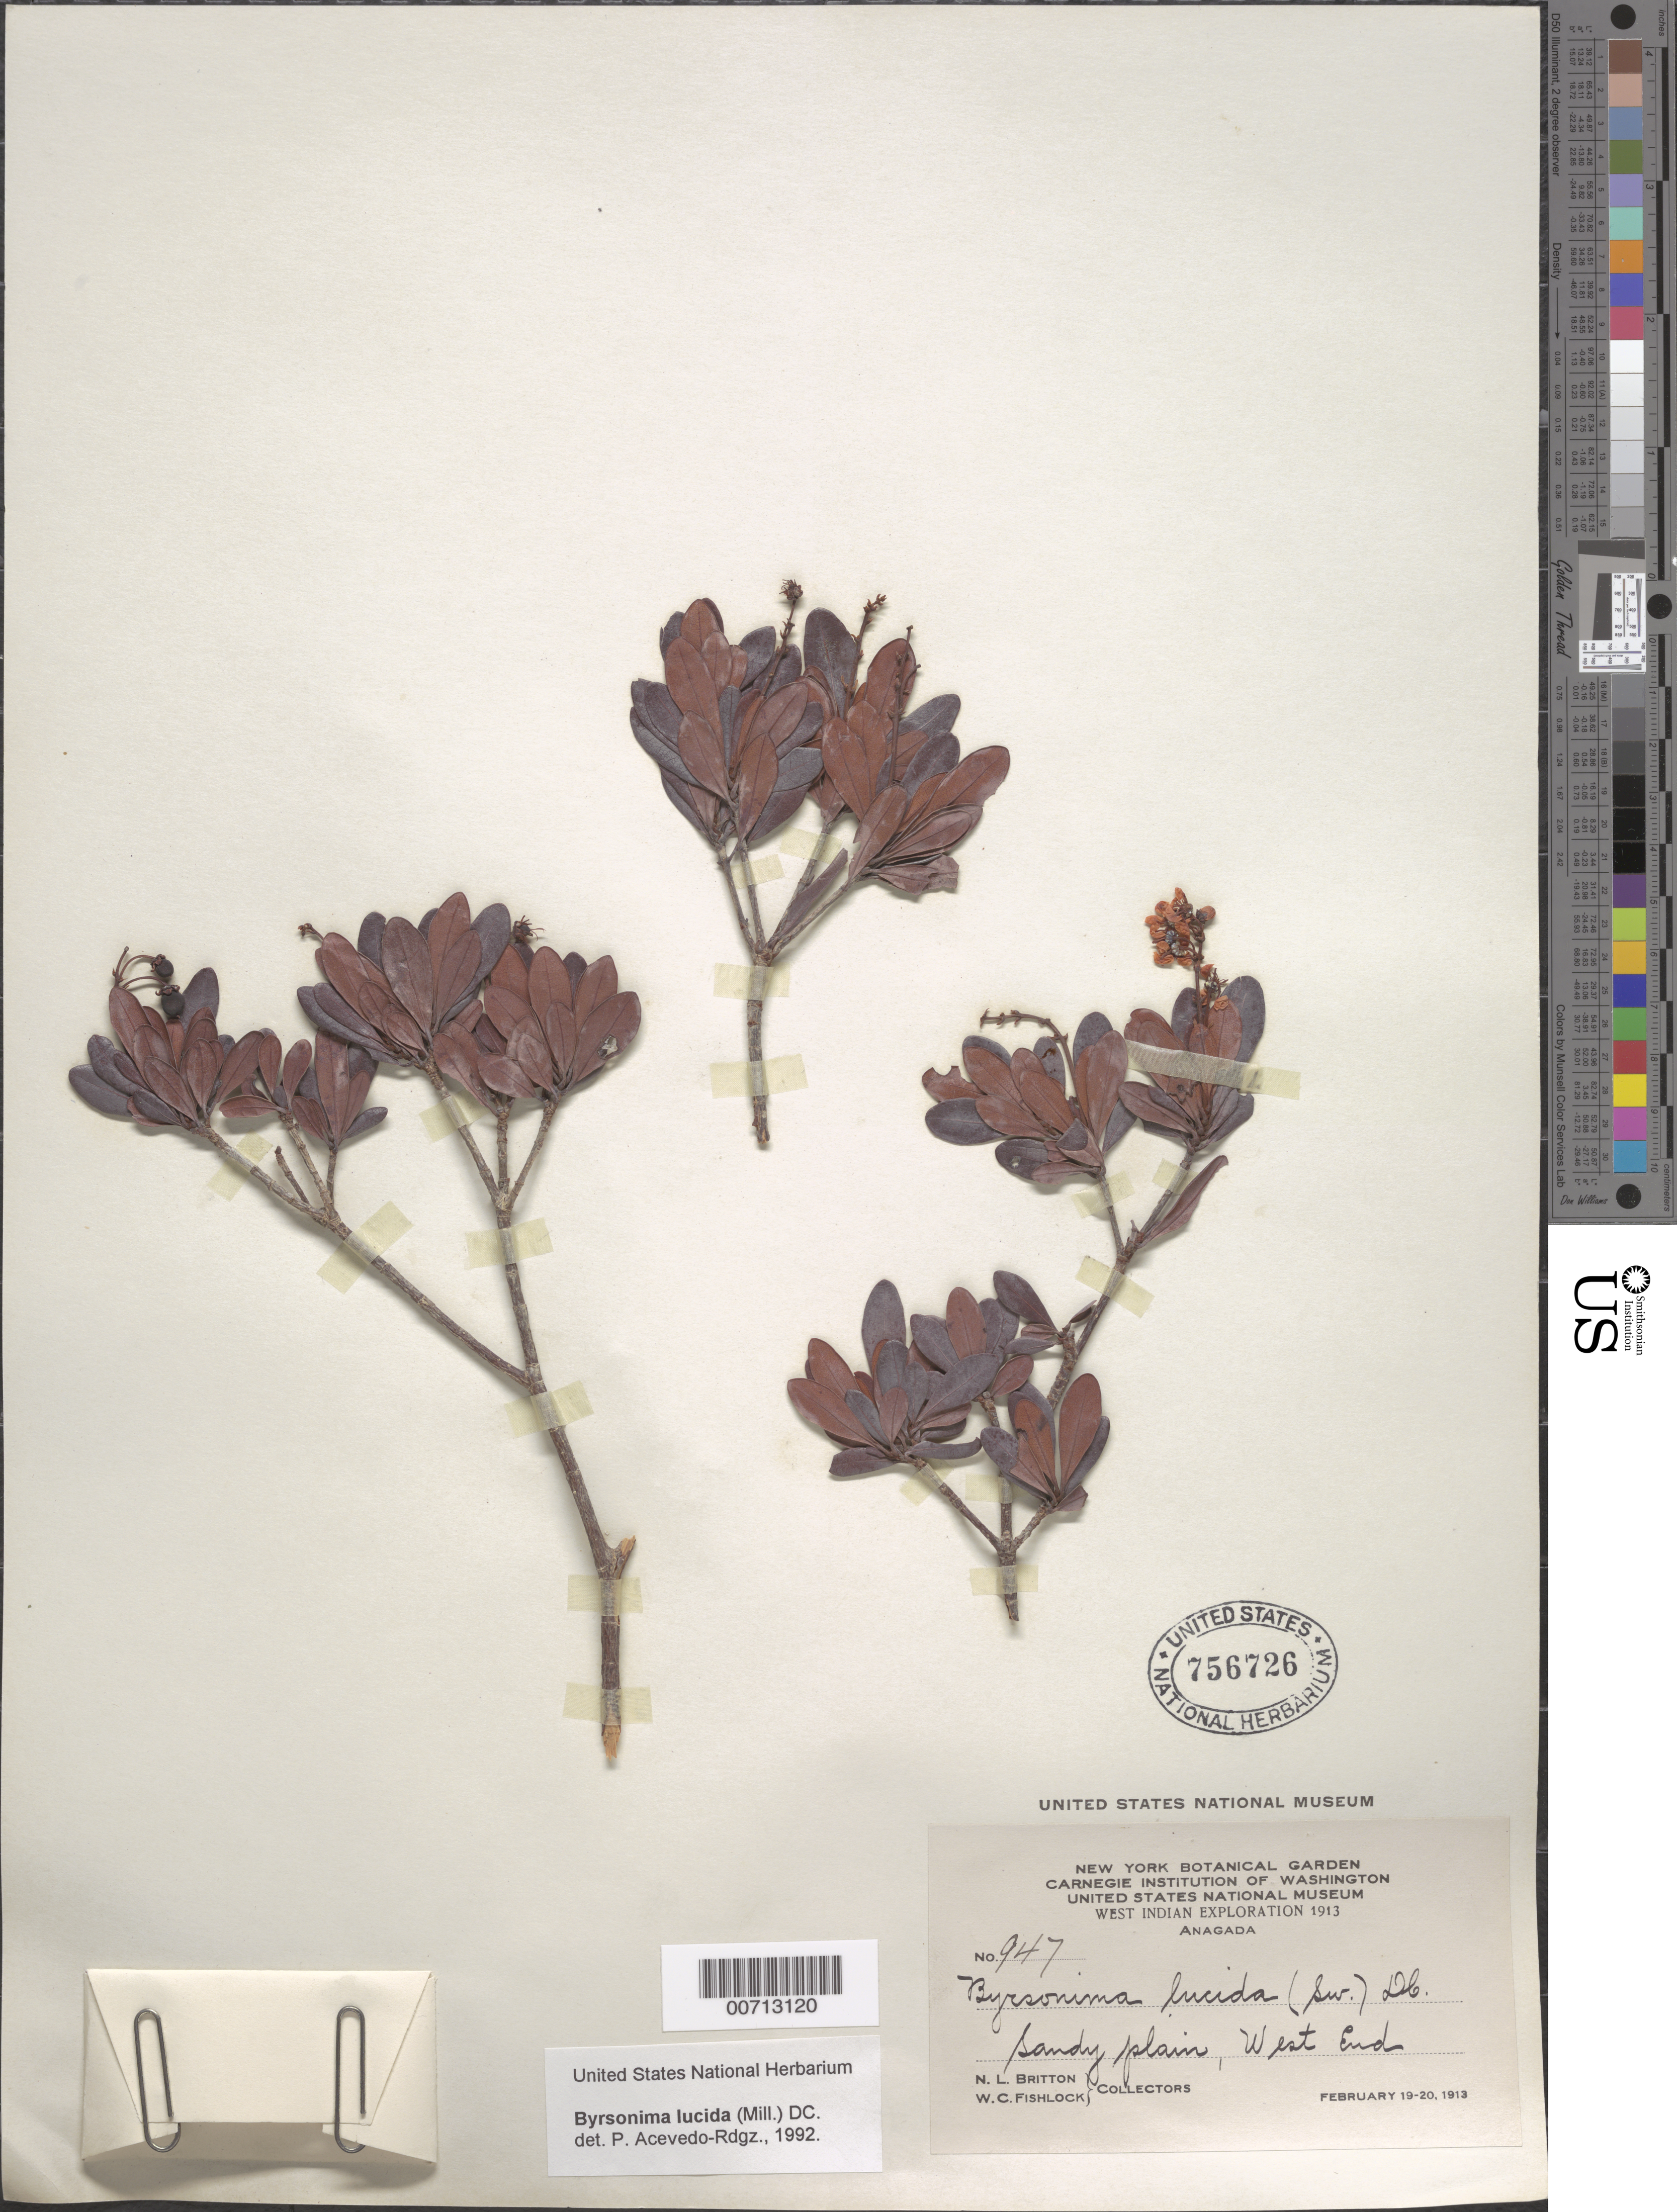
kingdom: Plantae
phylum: Tracheophyta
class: Magnoliopsida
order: Malpighiales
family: Malpighiaceae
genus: Byrsonima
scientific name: Byrsonima lucida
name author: (Mill.) DC.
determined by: Acevedo-Rodríguez, P., (BOT), Smithsonian Institution - National Museum of Natural History (UNITED STATES)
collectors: N. Britton & W. Fishlock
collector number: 947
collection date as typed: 19 Feb 1913 and 20 Feb 1913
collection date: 1913-02-19,1913-02-20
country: British Virgin Islands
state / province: Anegada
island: Anegada Island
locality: West End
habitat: Sandy plain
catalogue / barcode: US 756726